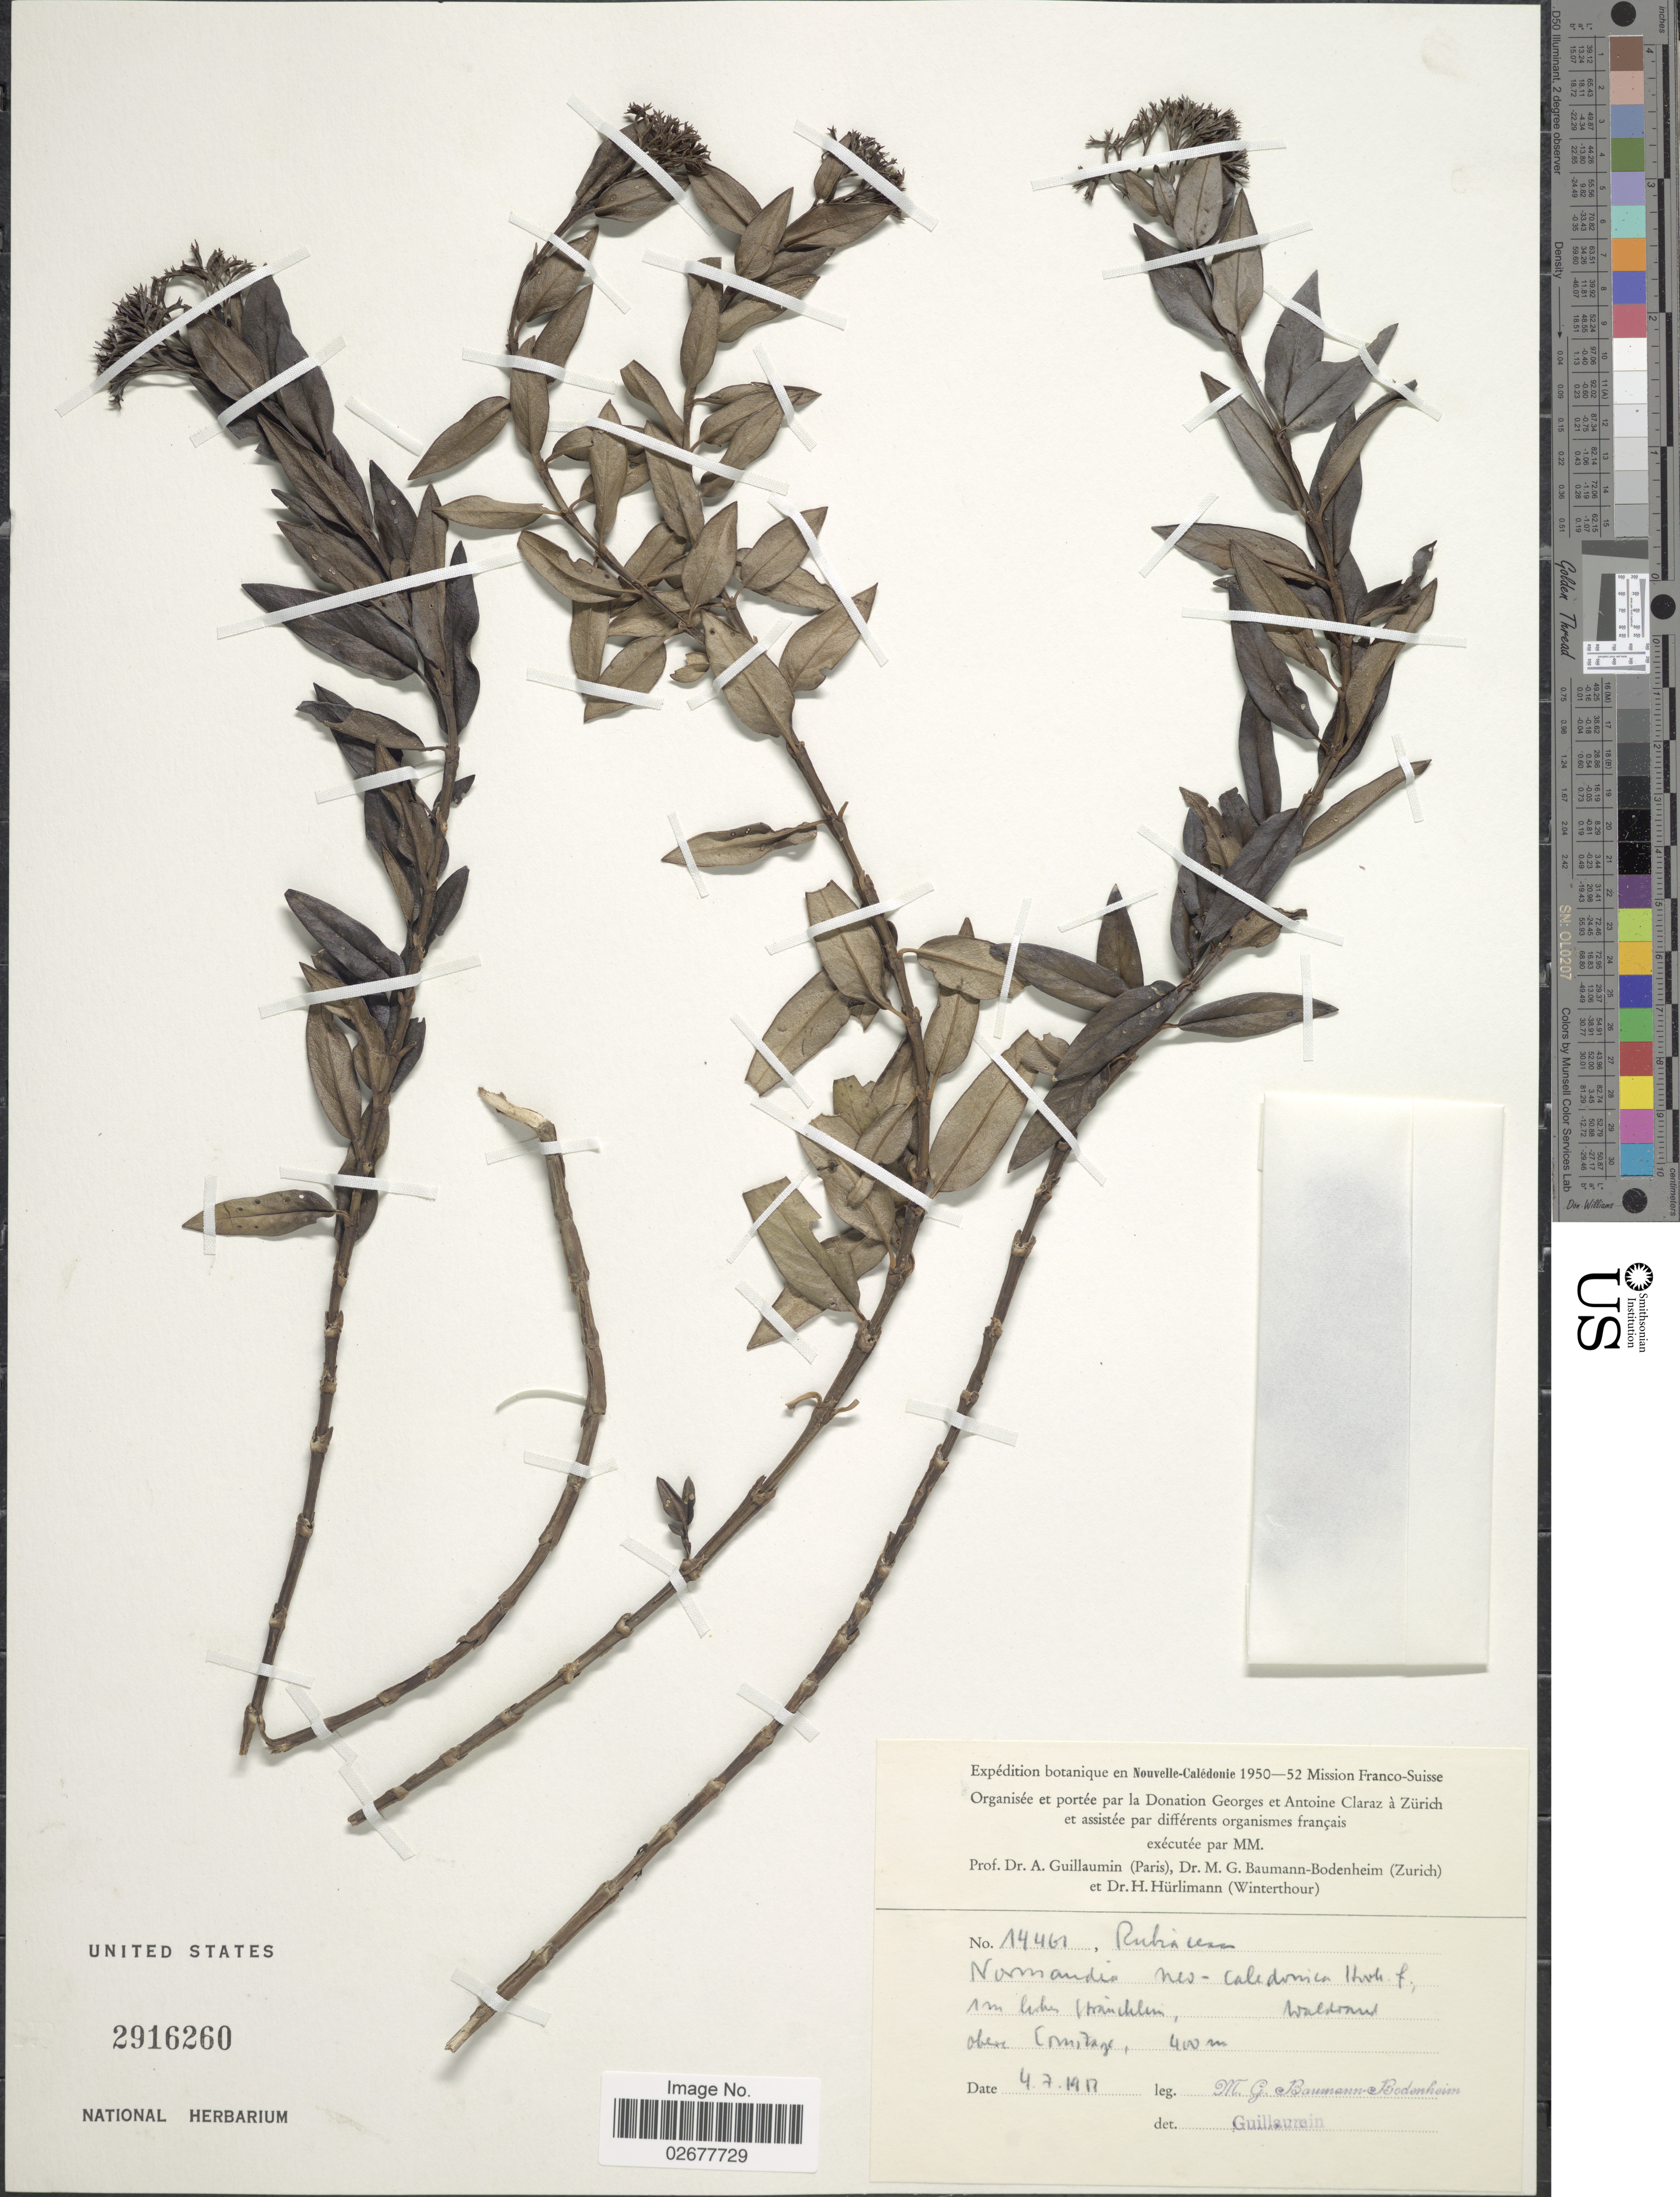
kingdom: Plantae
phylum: Tracheophyta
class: Magnoliopsida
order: Gentianales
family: Rubiaceae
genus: Normandia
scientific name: Normandia neocaledonica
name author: Hook. f.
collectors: M. G. Baumann-Bodenheim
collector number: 14461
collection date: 1951-07-07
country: New Caledonia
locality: Nouvelle-Caledonie. Ober Comitage. [interpreted]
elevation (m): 400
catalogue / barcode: US 2916260